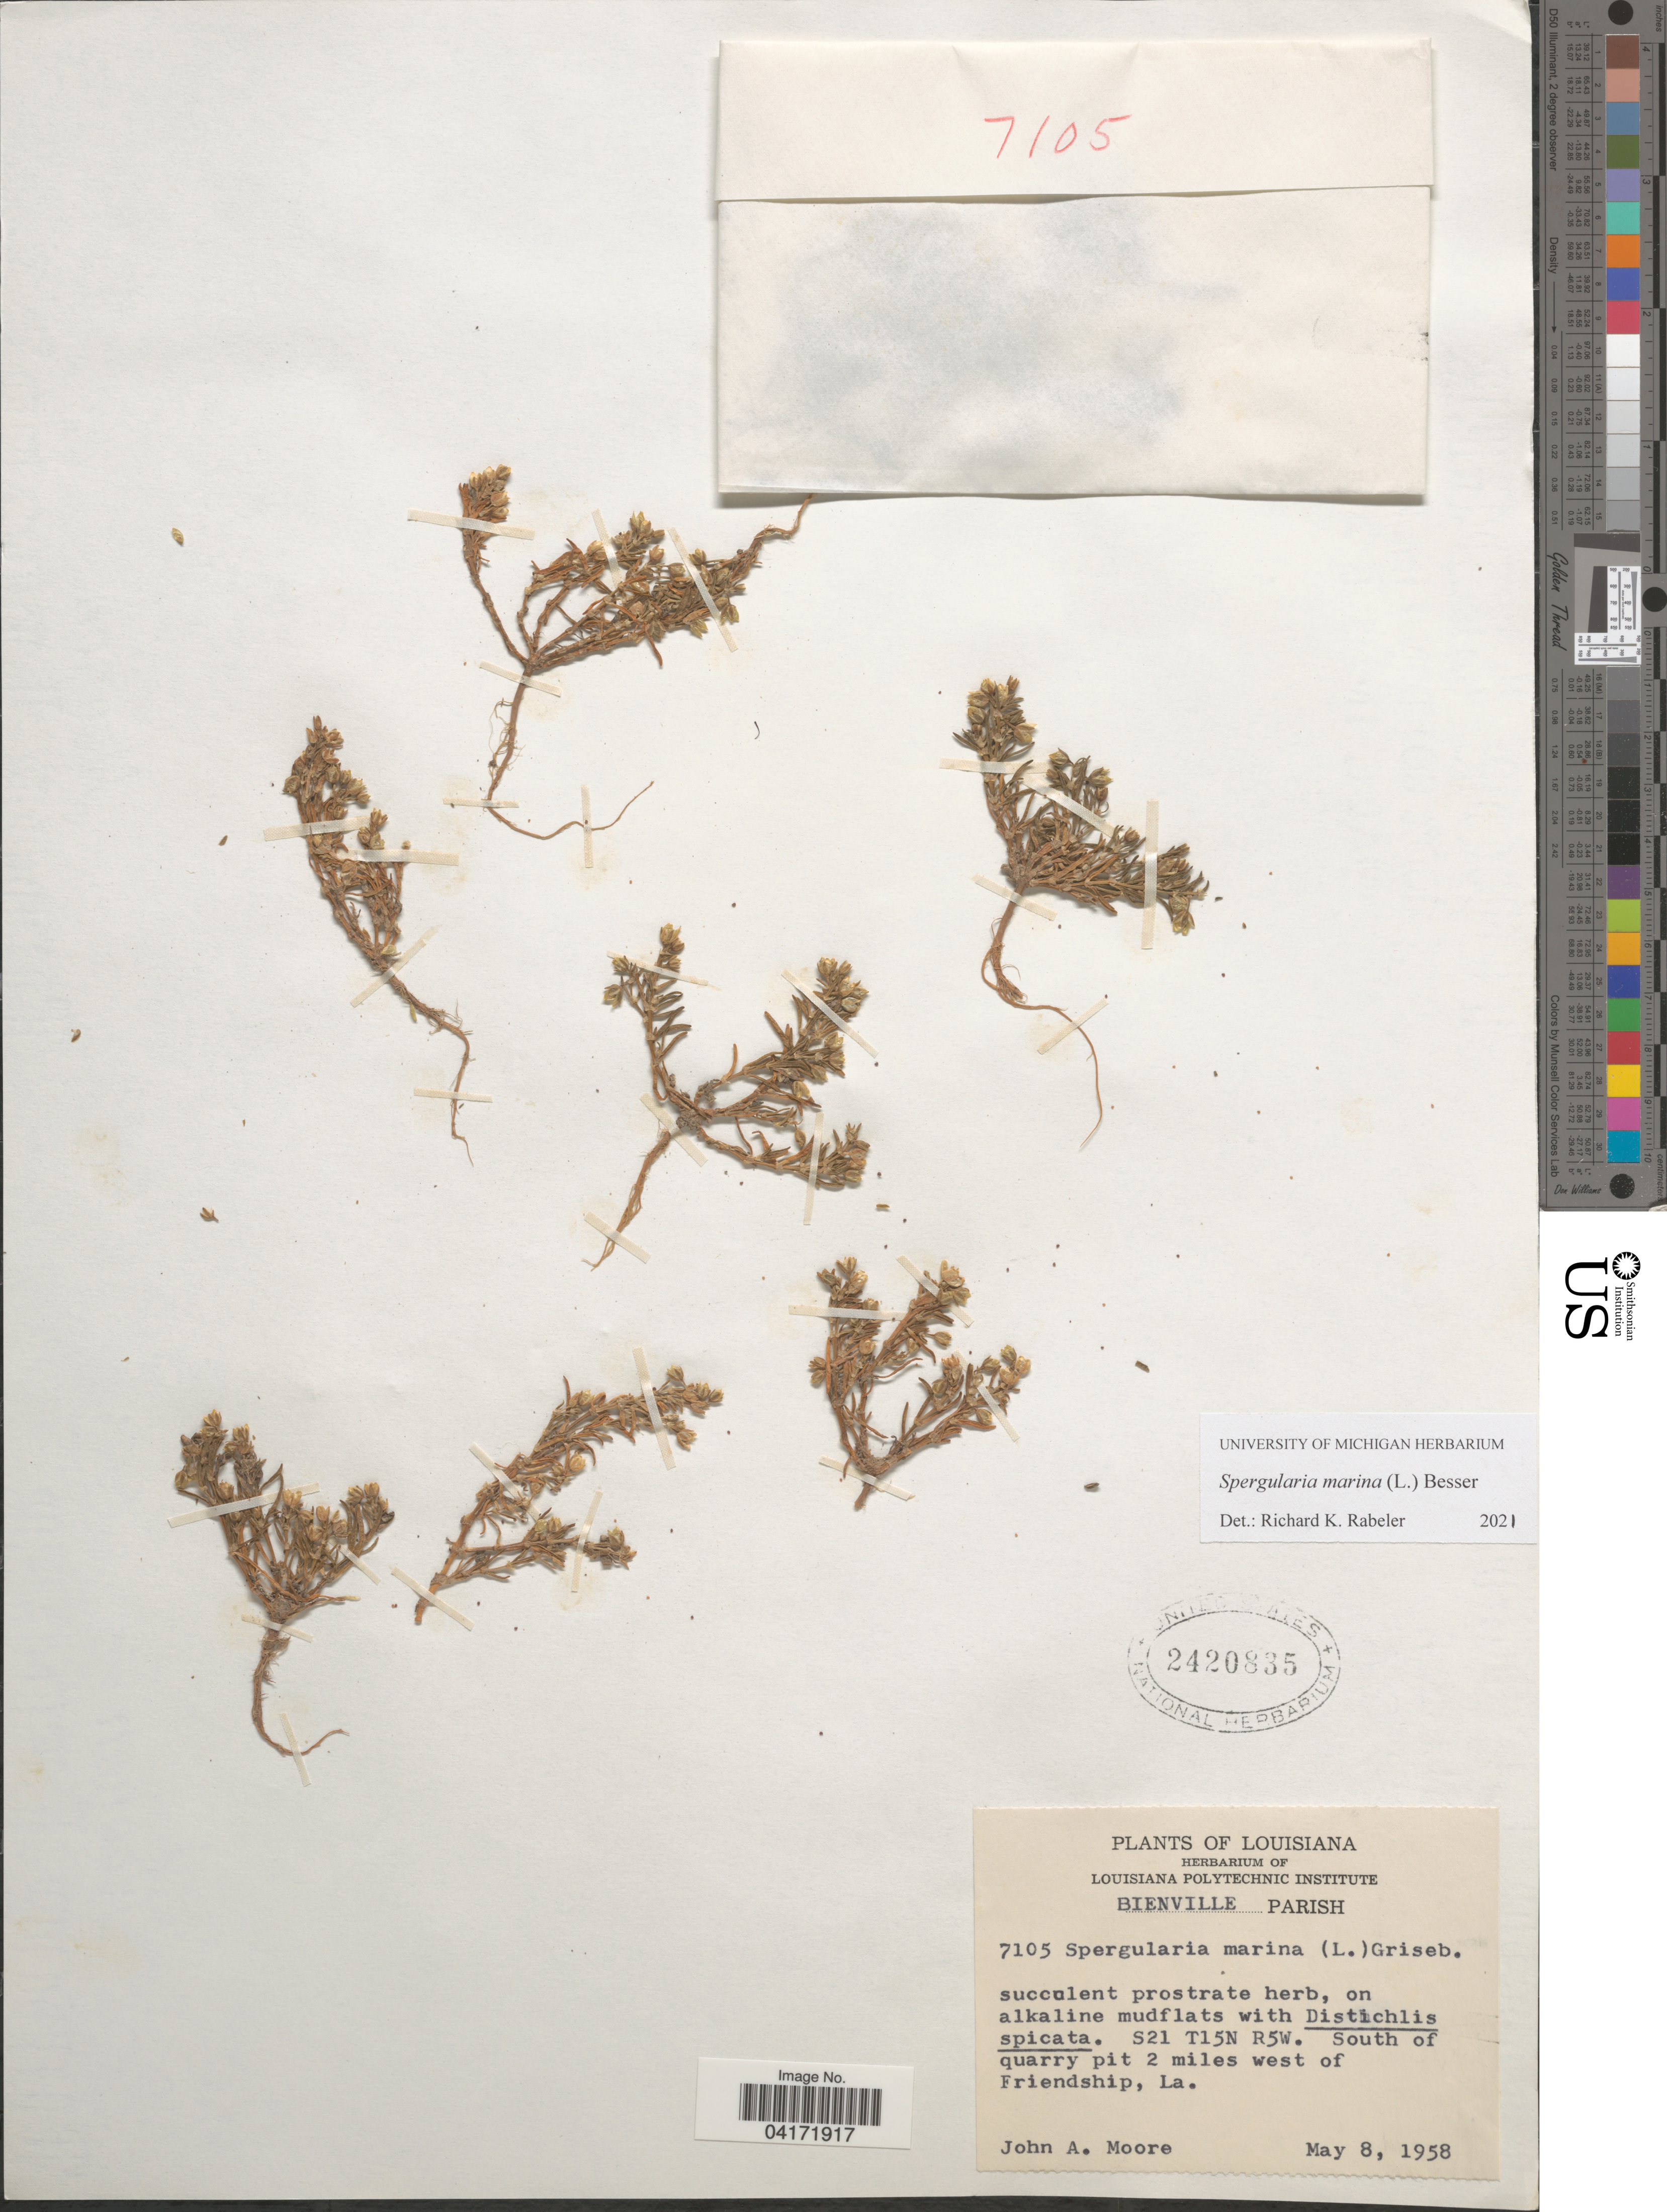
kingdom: Plantae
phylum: Tracheophyta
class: Magnoliopsida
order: Caryophyllales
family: Caryophyllaceae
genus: Spergularia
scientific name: Spergularia marina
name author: (L.) Griseb.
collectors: J. A. Moore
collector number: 7105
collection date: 1958-05-08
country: United States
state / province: Louisiana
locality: Bienville Parish. S21 T15N R5W. South of quarry pit 2 miles west of Friendship.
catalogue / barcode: US 2420835